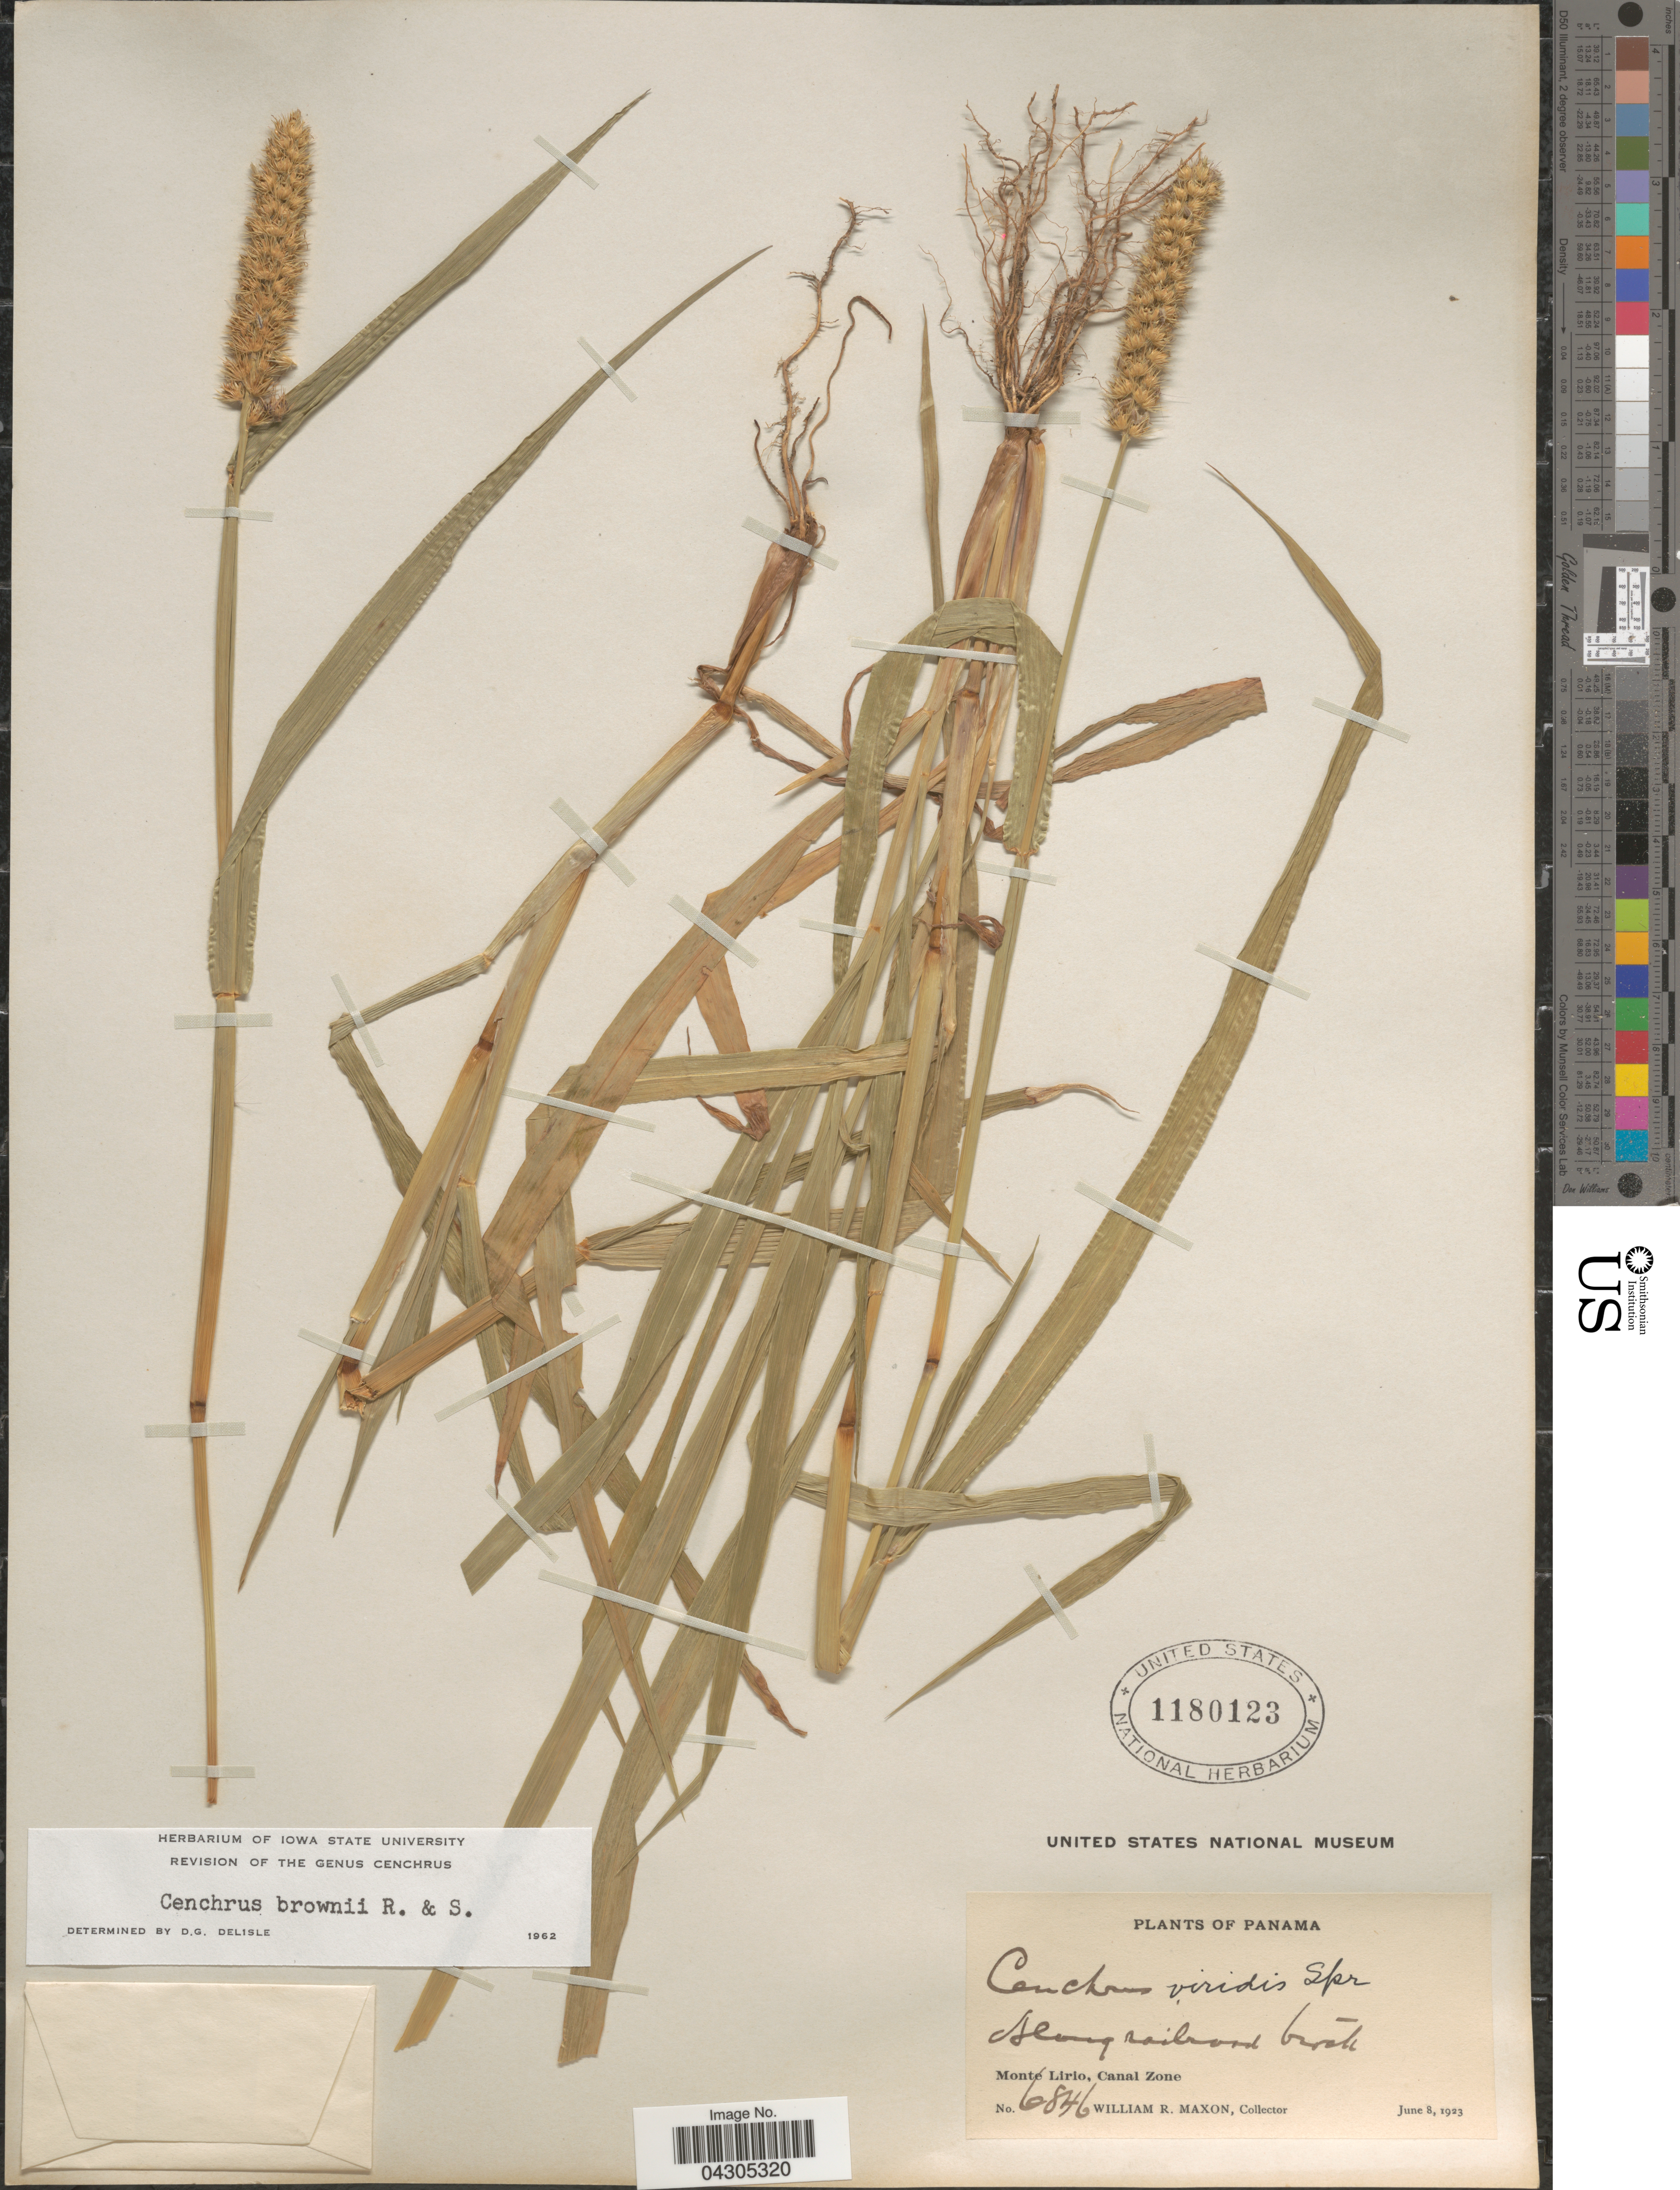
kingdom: Plantae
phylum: Tracheophyta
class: Liliopsida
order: Poales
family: Poaceae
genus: Cenchrus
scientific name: Cenchrus brownii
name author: Roem. & Schult.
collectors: W. R. Maxon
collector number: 6846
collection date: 1923-06-08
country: Panama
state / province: Colón / Panamá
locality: Along railroad track Monte Lirio, Canal Zone.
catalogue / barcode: US 1180123